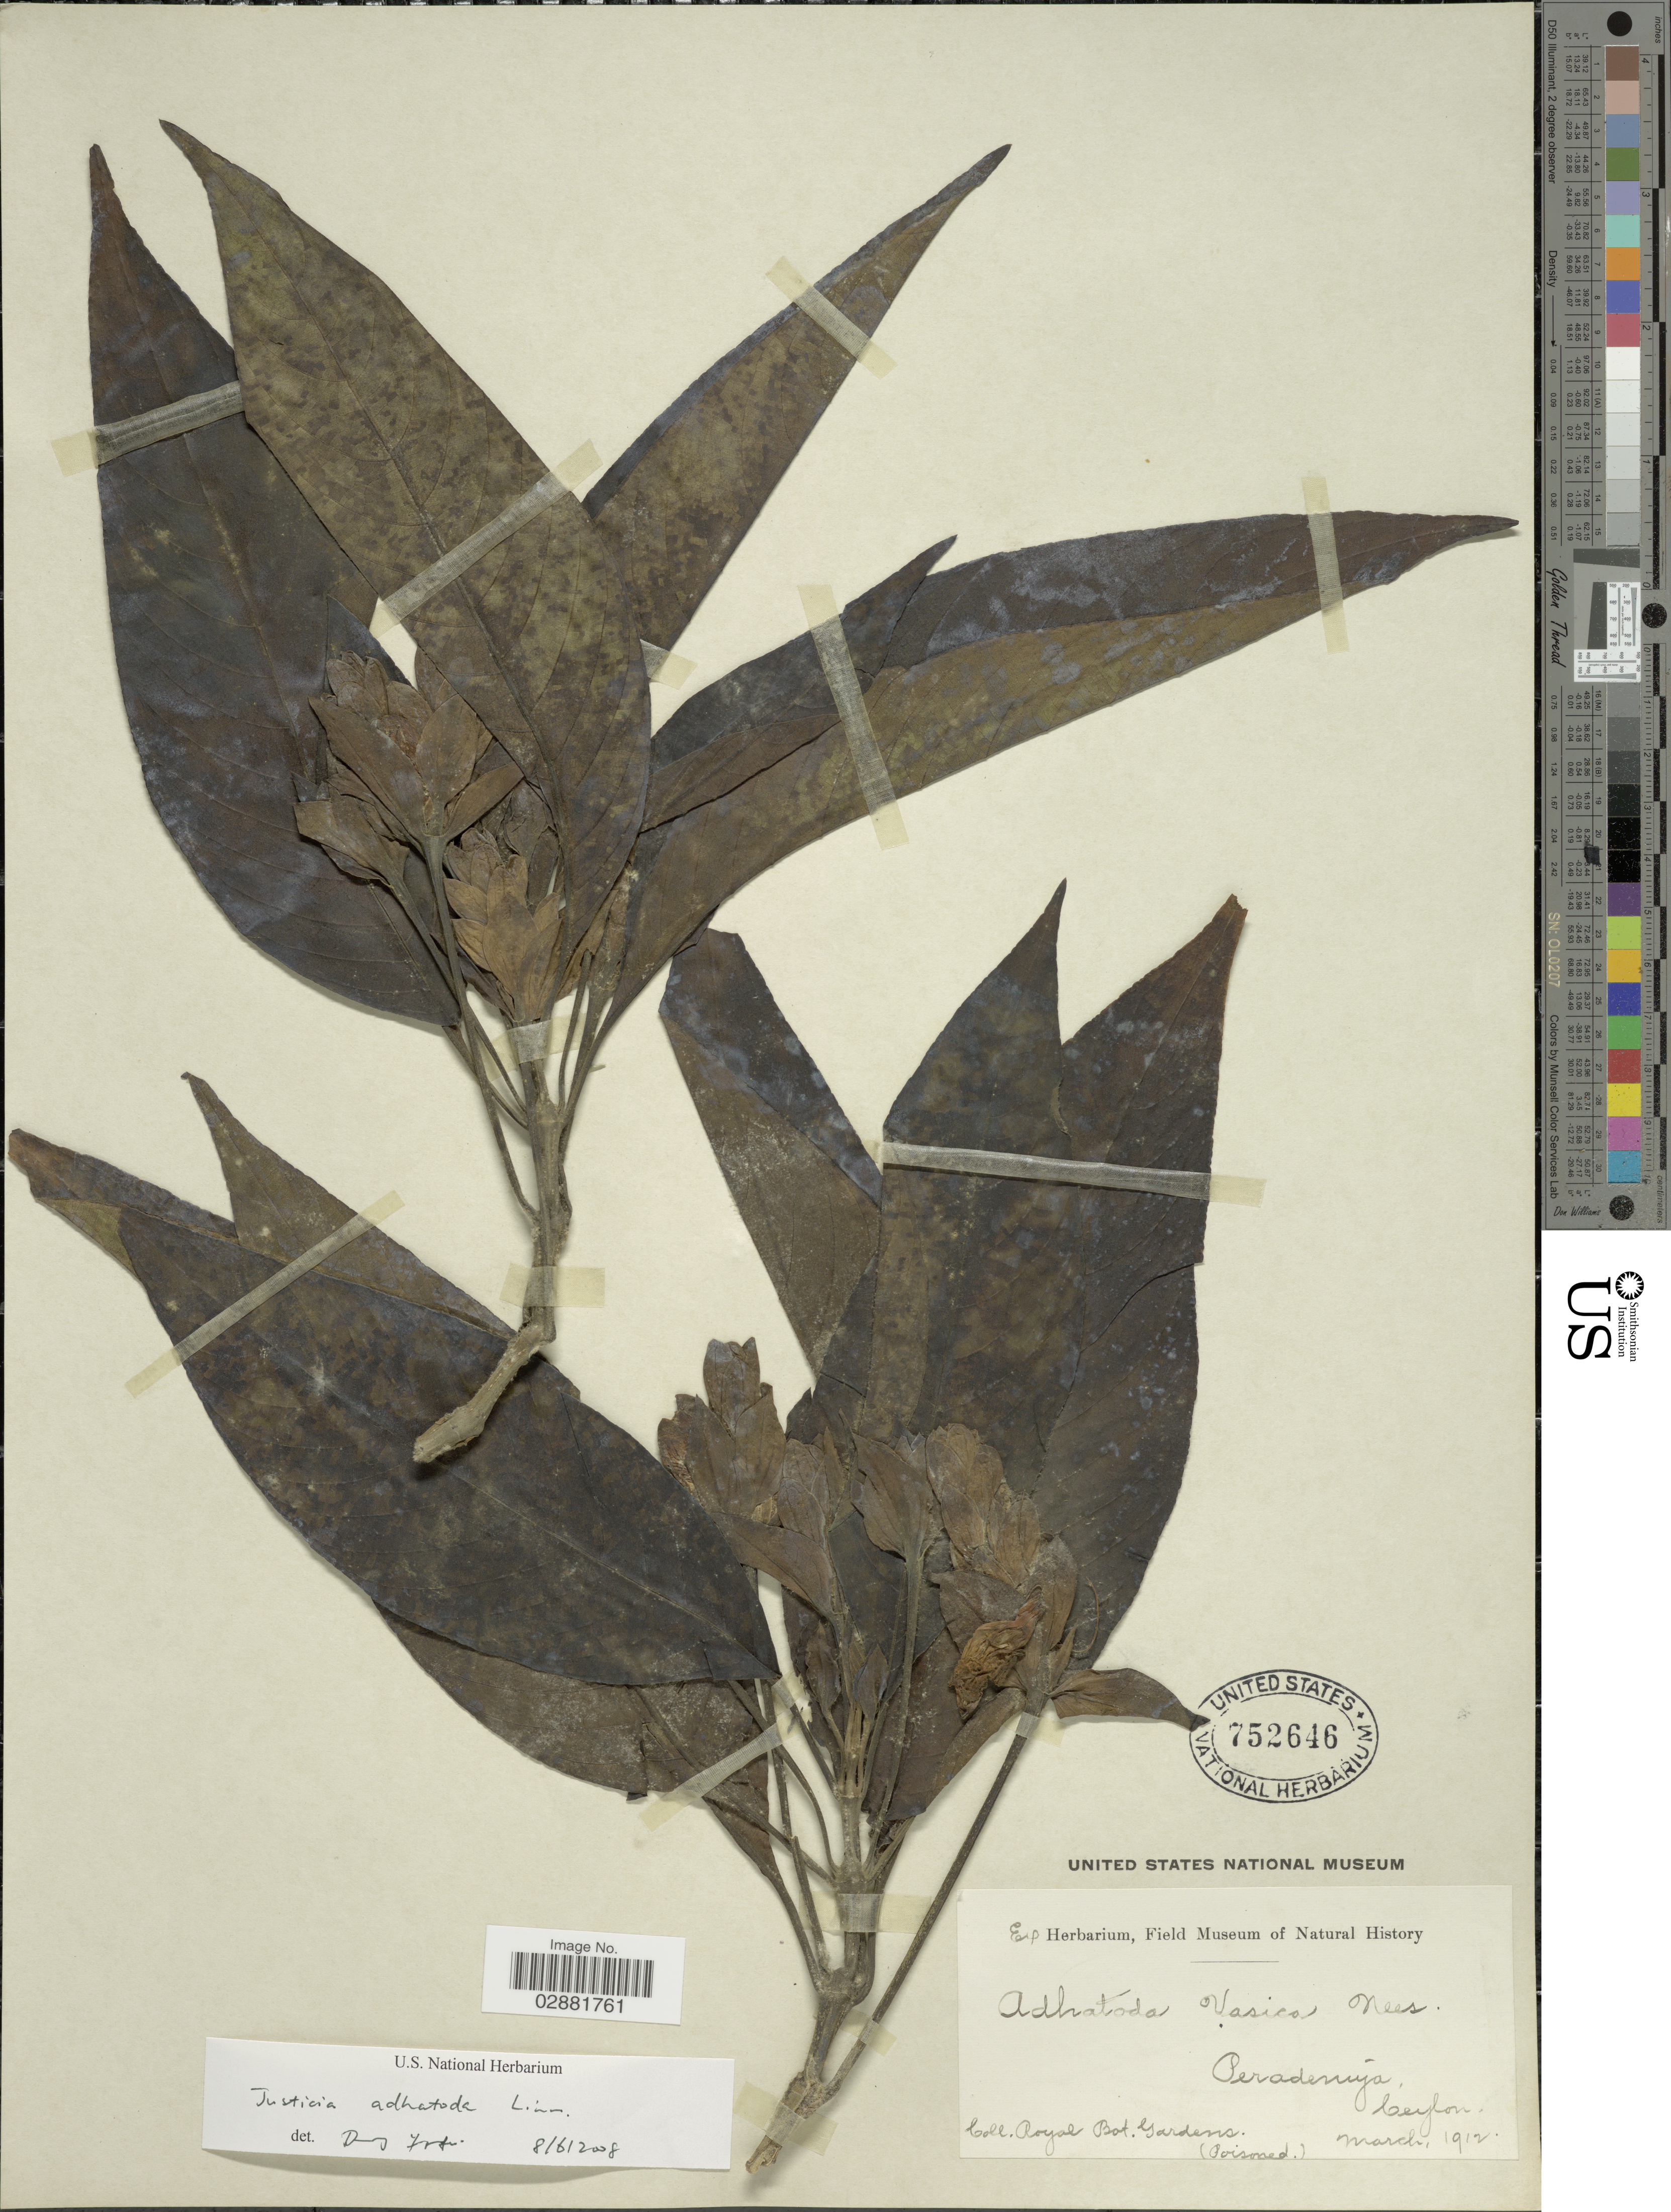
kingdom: Plantae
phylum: Tracheophyta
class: Magnoliopsida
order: Lamiales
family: Acanthaceae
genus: Justicia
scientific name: Justicia adhatoda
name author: L.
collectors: Royal Botanic Garden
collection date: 1912-03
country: Sri Lanka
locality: Peradeniya, Ceylon.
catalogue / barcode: US 752646